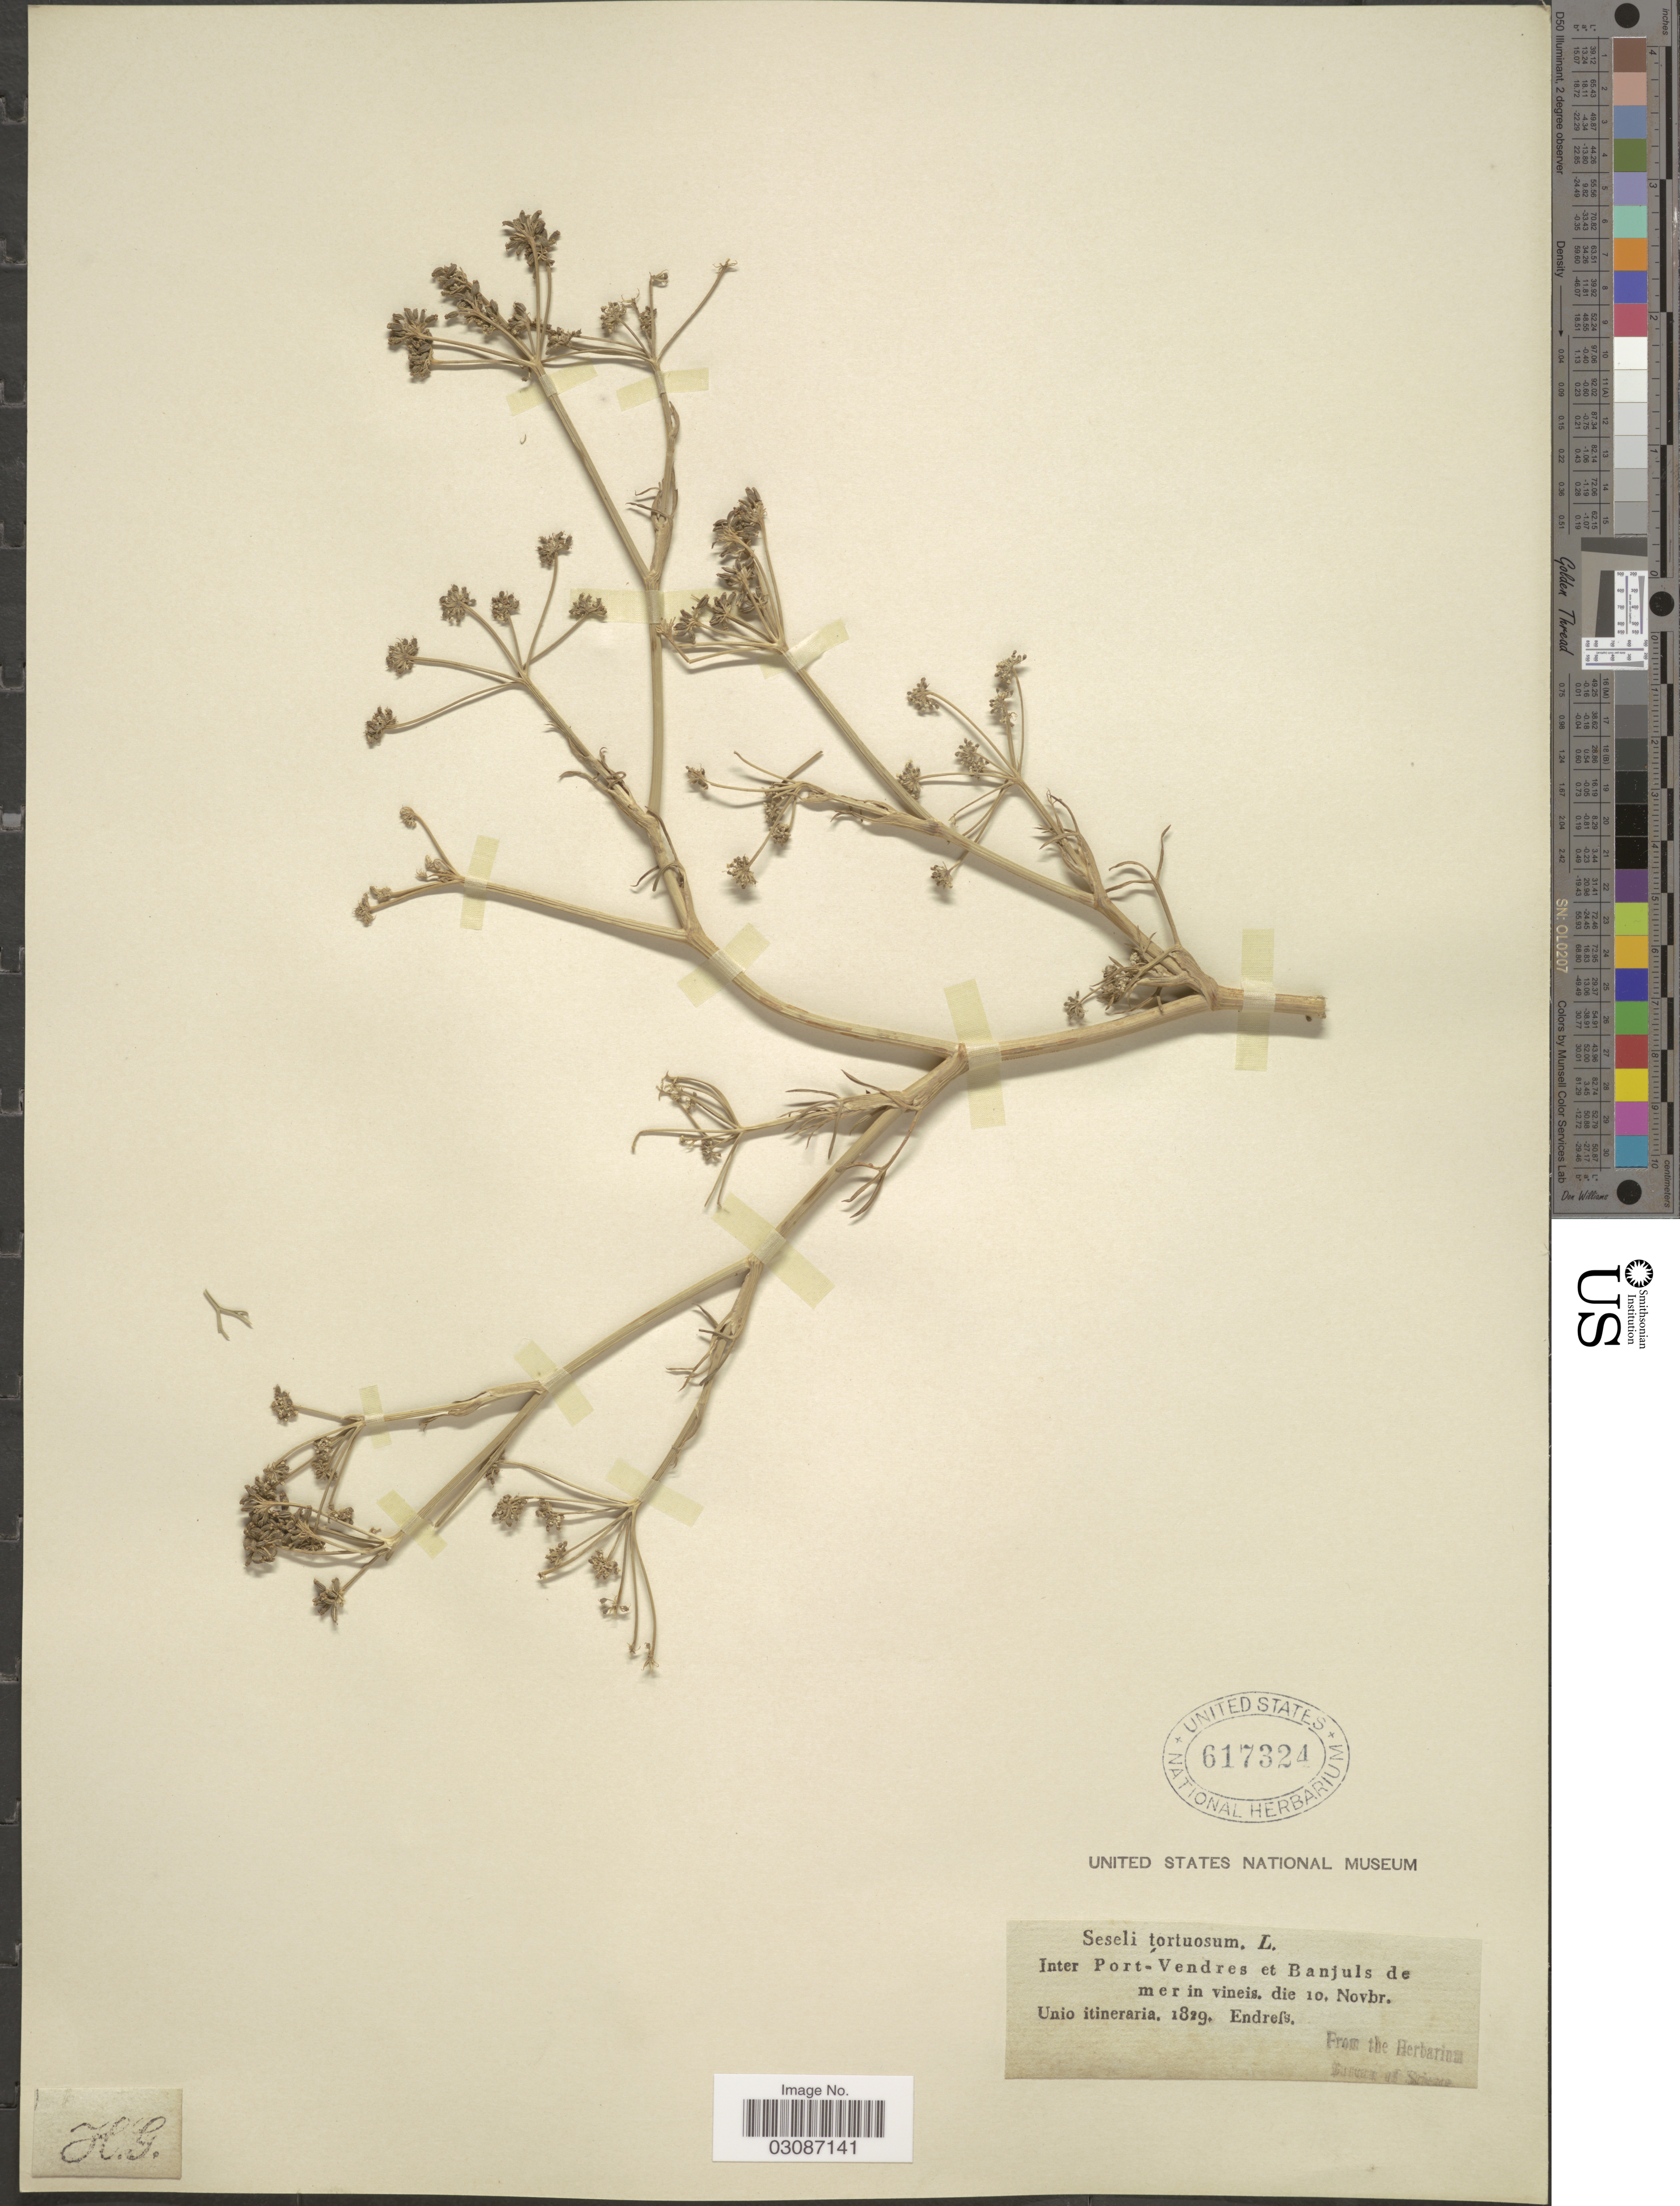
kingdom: Plantae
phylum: Tracheophyta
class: Magnoliopsida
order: Apiales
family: Apiaceae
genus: Seseli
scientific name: Seseli tortuosum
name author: L.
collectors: Endrefs, --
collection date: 1829-11-10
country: France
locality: Inter Port-Vendres et Banjuls de mer in vineis.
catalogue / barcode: US 617324